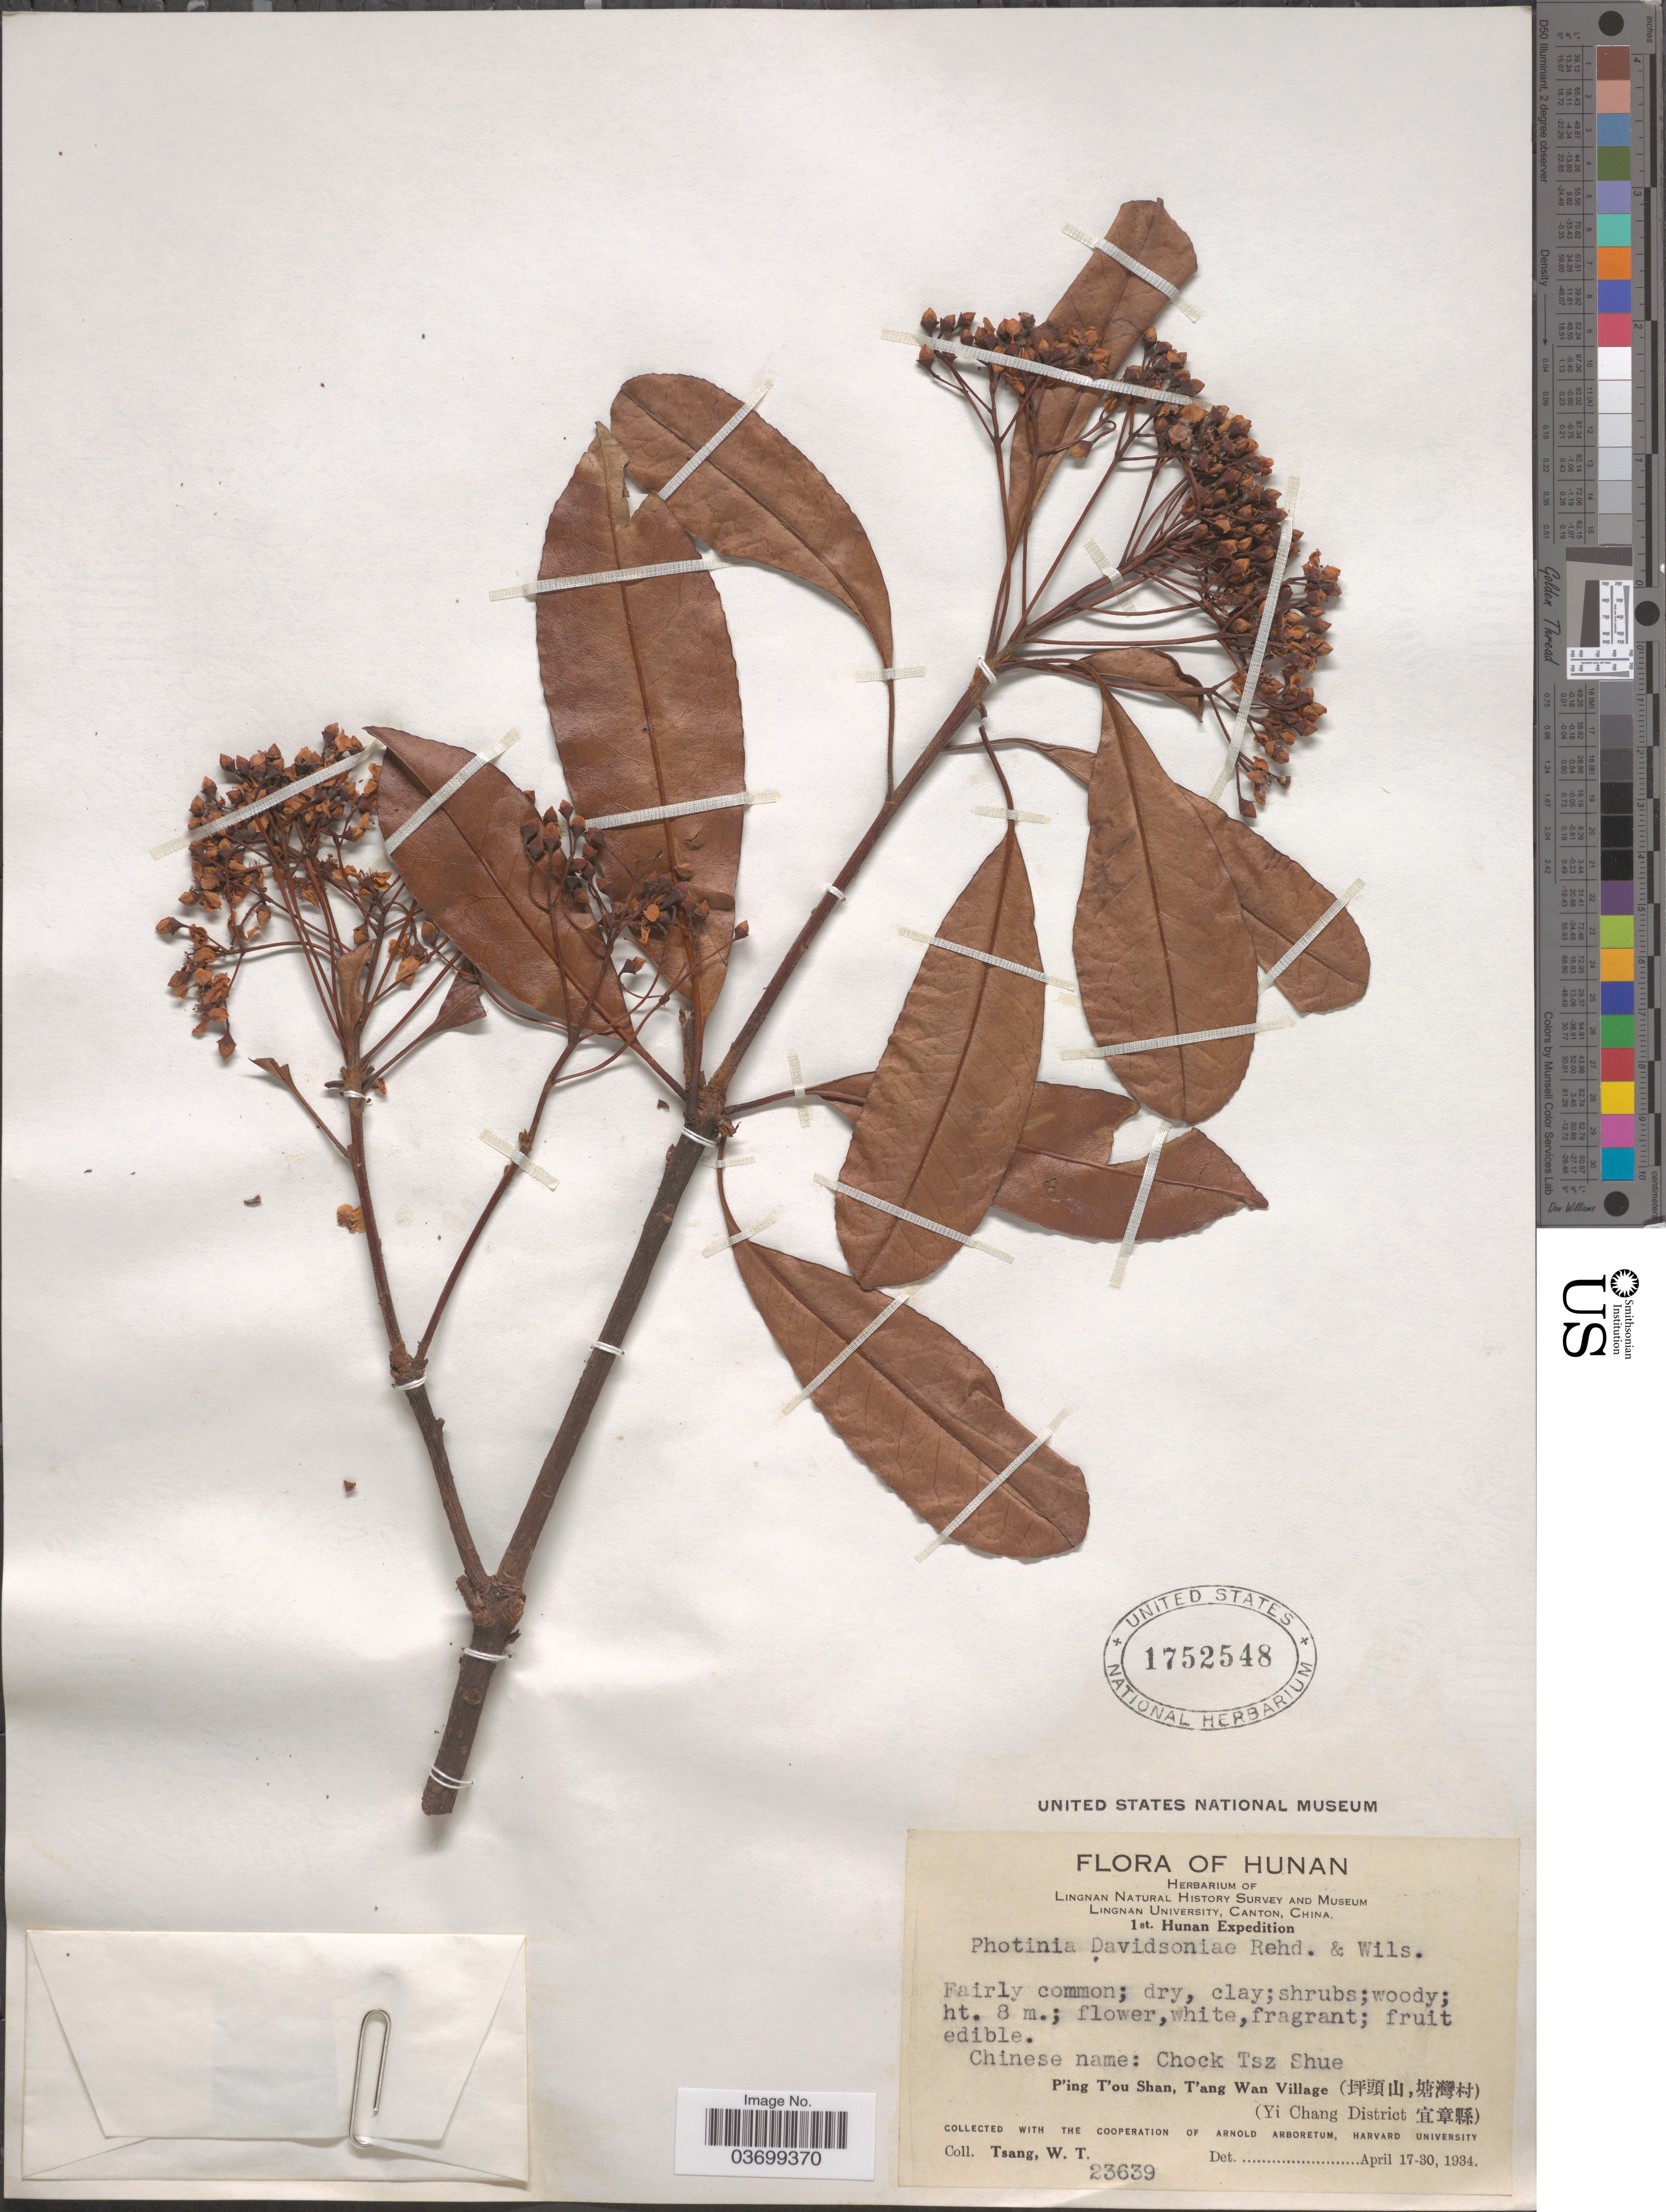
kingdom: Plantae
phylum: Tracheophyta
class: Magnoliopsida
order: Rosales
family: Rosaceae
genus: Photinia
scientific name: Photinia davidsoniae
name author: Rehder & E.H. Wilson in Sarg.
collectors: W. T. Tsang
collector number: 23639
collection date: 1934-04-17/1934-04-30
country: China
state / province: Hunan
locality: P'ing T'ou Shan, T'ang Wan Village (X). (Yi Chang District X).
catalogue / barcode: US 1752548